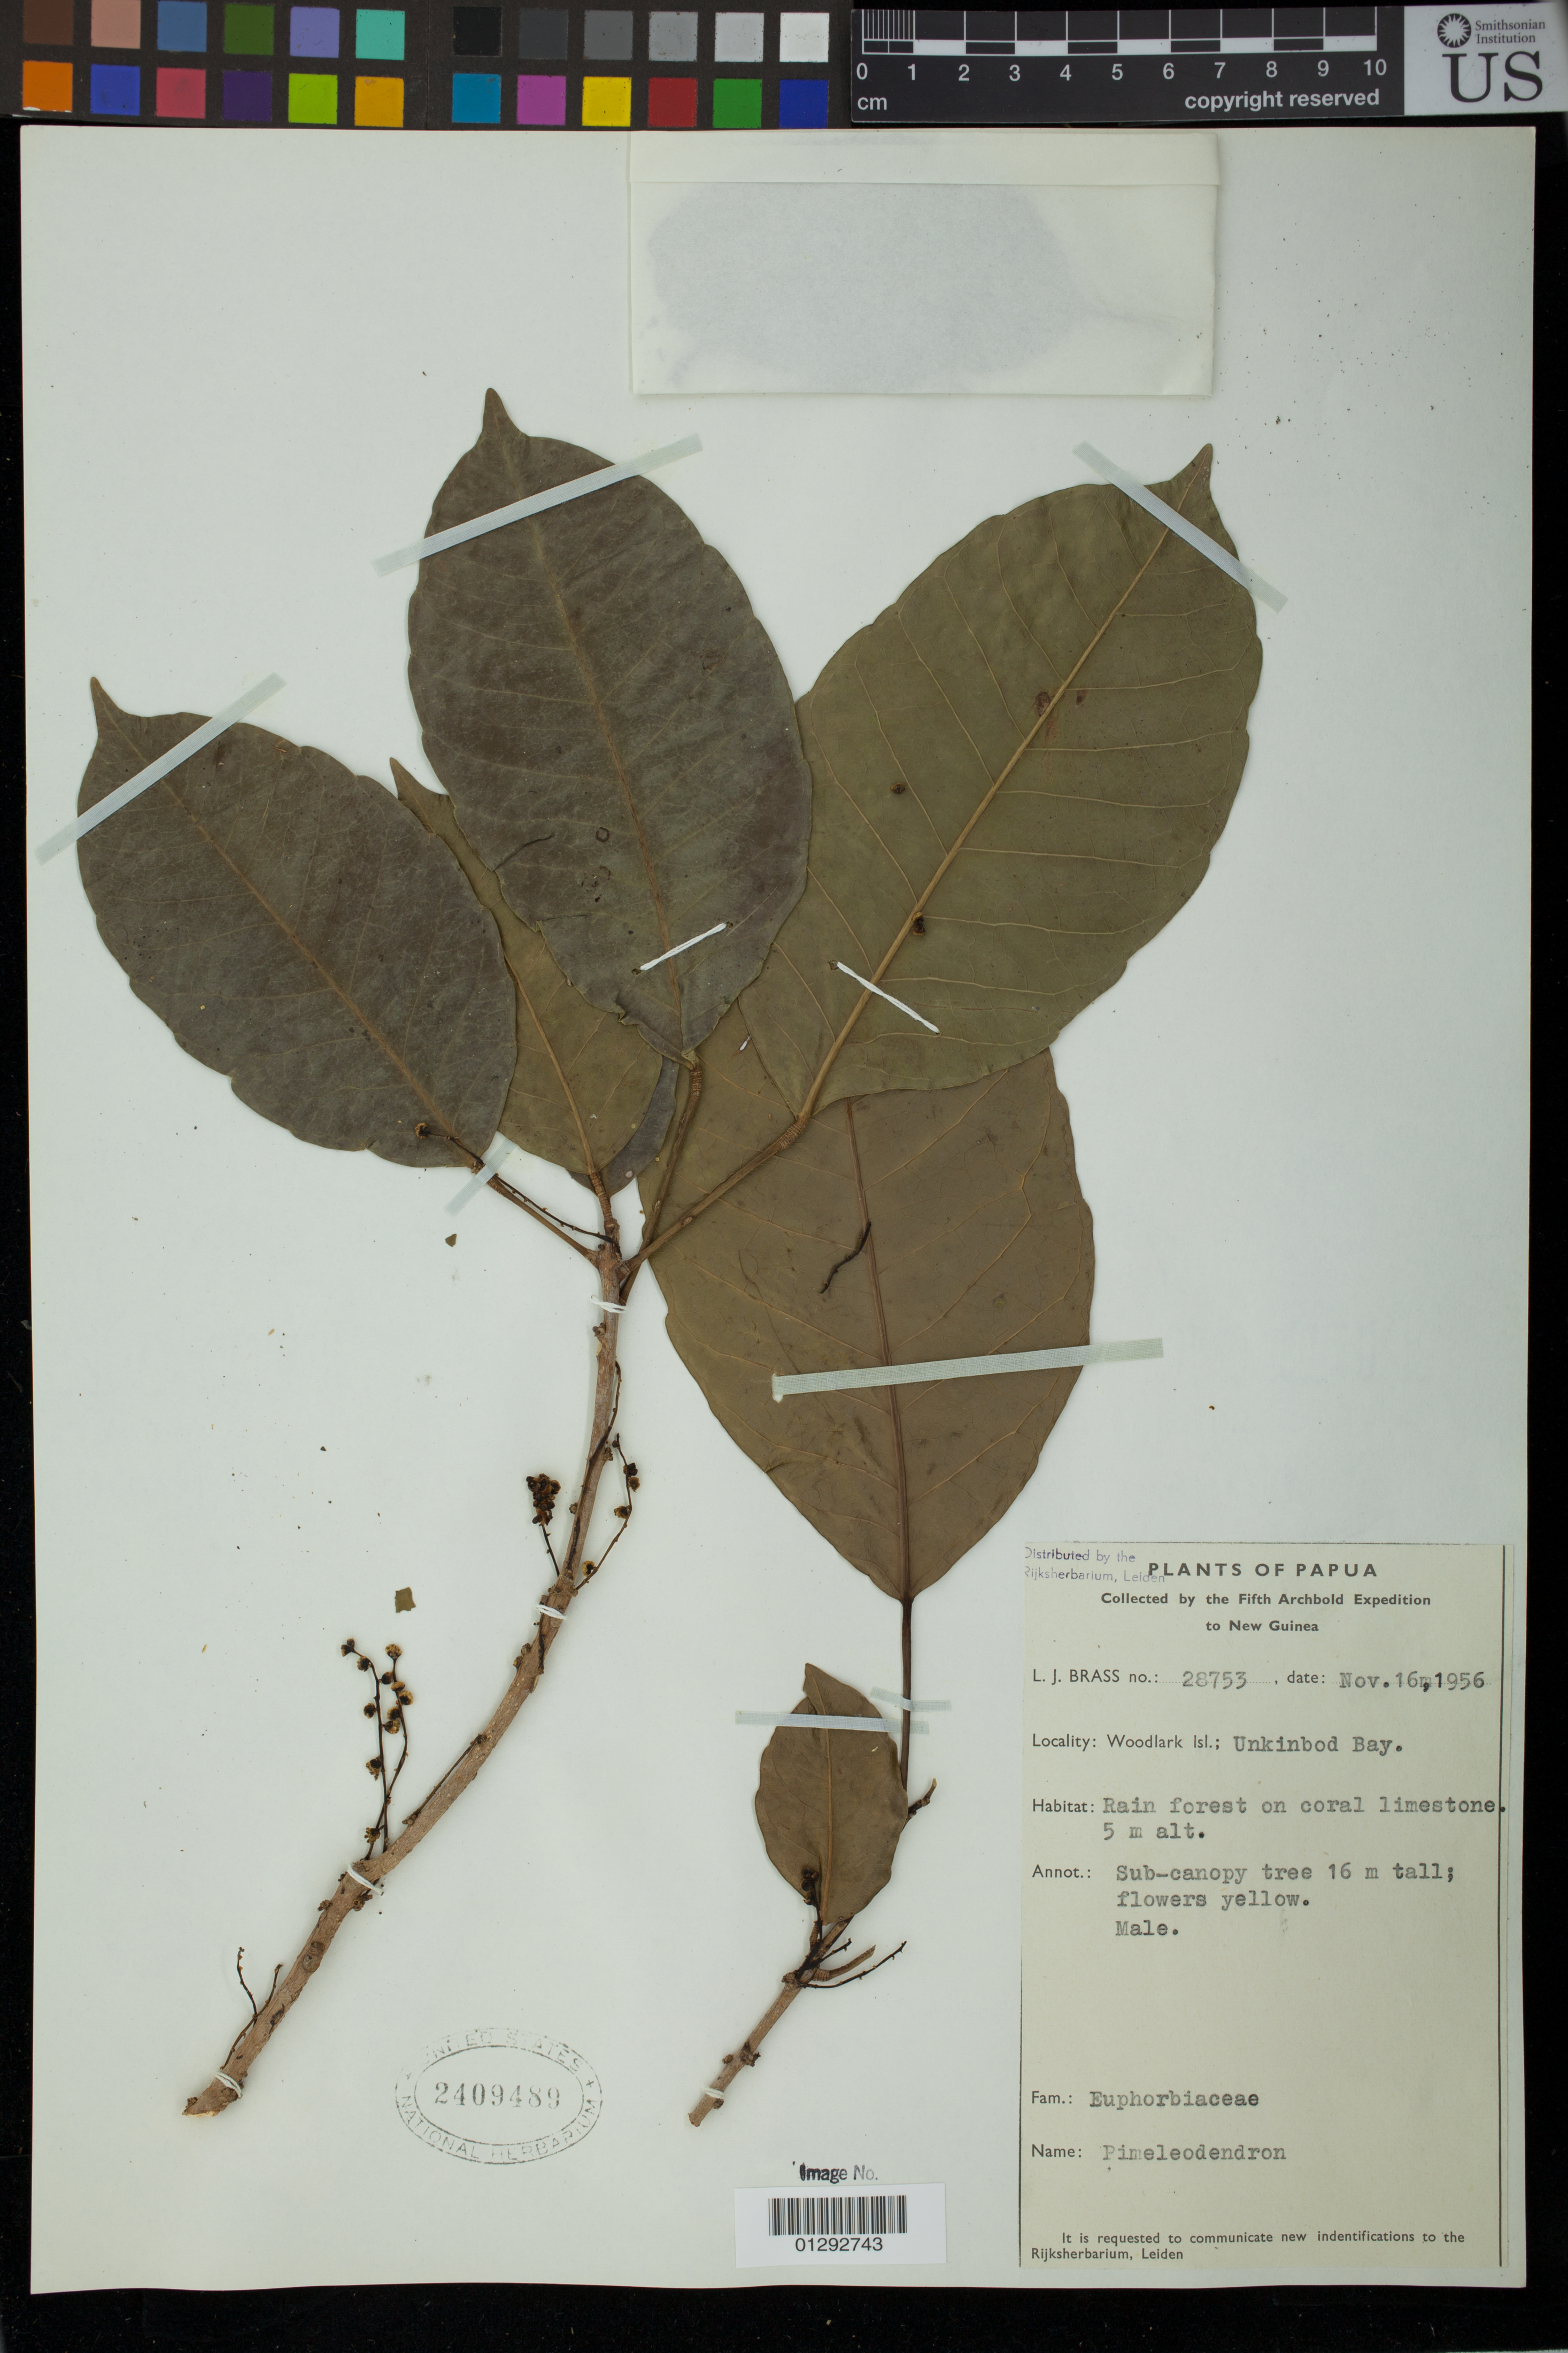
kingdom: Plantae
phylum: Tracheophyta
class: Magnoliopsida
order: Malpighiales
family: Euphorbiaceae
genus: Pimelodendron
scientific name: Pimelodendron sp.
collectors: L. J. Brass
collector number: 28753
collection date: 1956-11-16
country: Papua New Guinea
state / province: Milne Bay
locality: Woodlark Island. Unkinbod Bay.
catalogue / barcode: US 2409489